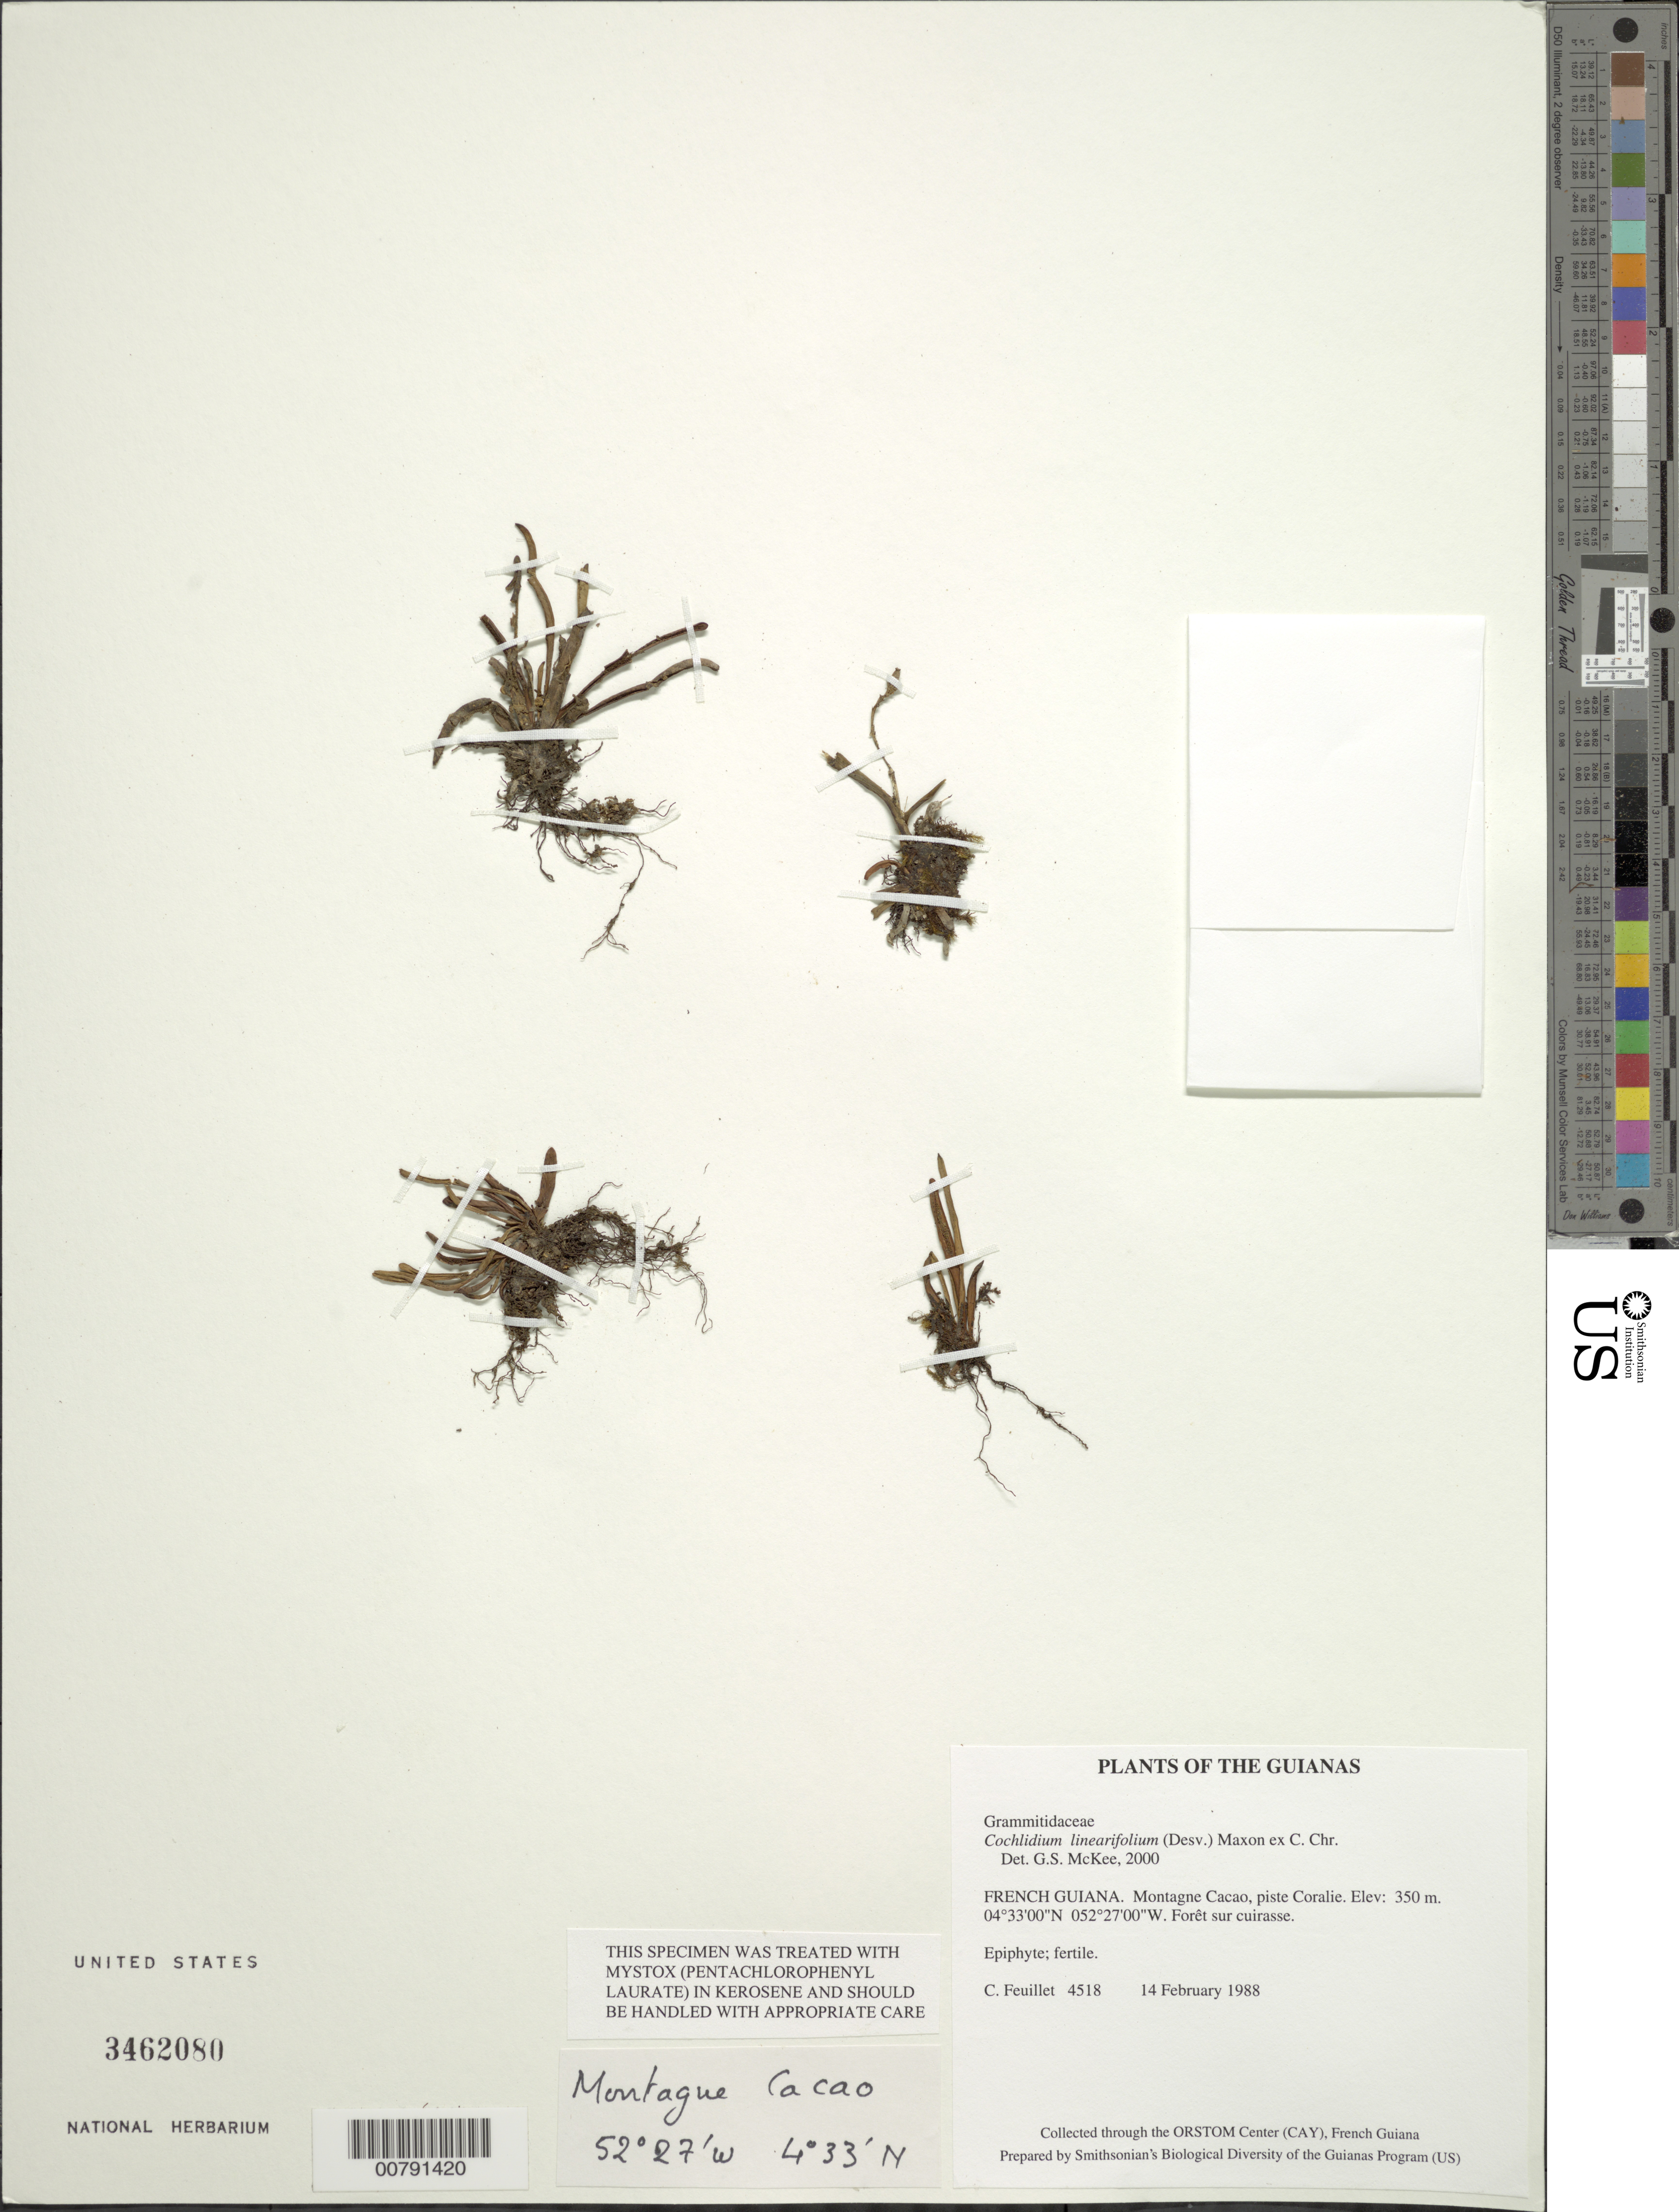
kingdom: Plantae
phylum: Tracheophyta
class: Polypodiopsida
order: Polypodiales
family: Polypodiaceae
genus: Cochlidium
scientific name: Cochlidium linearifolium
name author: (Desv.) Maxon ex C. Chr.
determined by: McKee, G. S., (US), NMNH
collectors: C. Feuillet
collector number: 4518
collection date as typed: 14 Feb 1988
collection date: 1988-02-14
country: French Guiana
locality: Montagne Cacao, piste Coralie - Bassin de la Comté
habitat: Forêt sur cuirasse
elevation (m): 350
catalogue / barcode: US 3462080